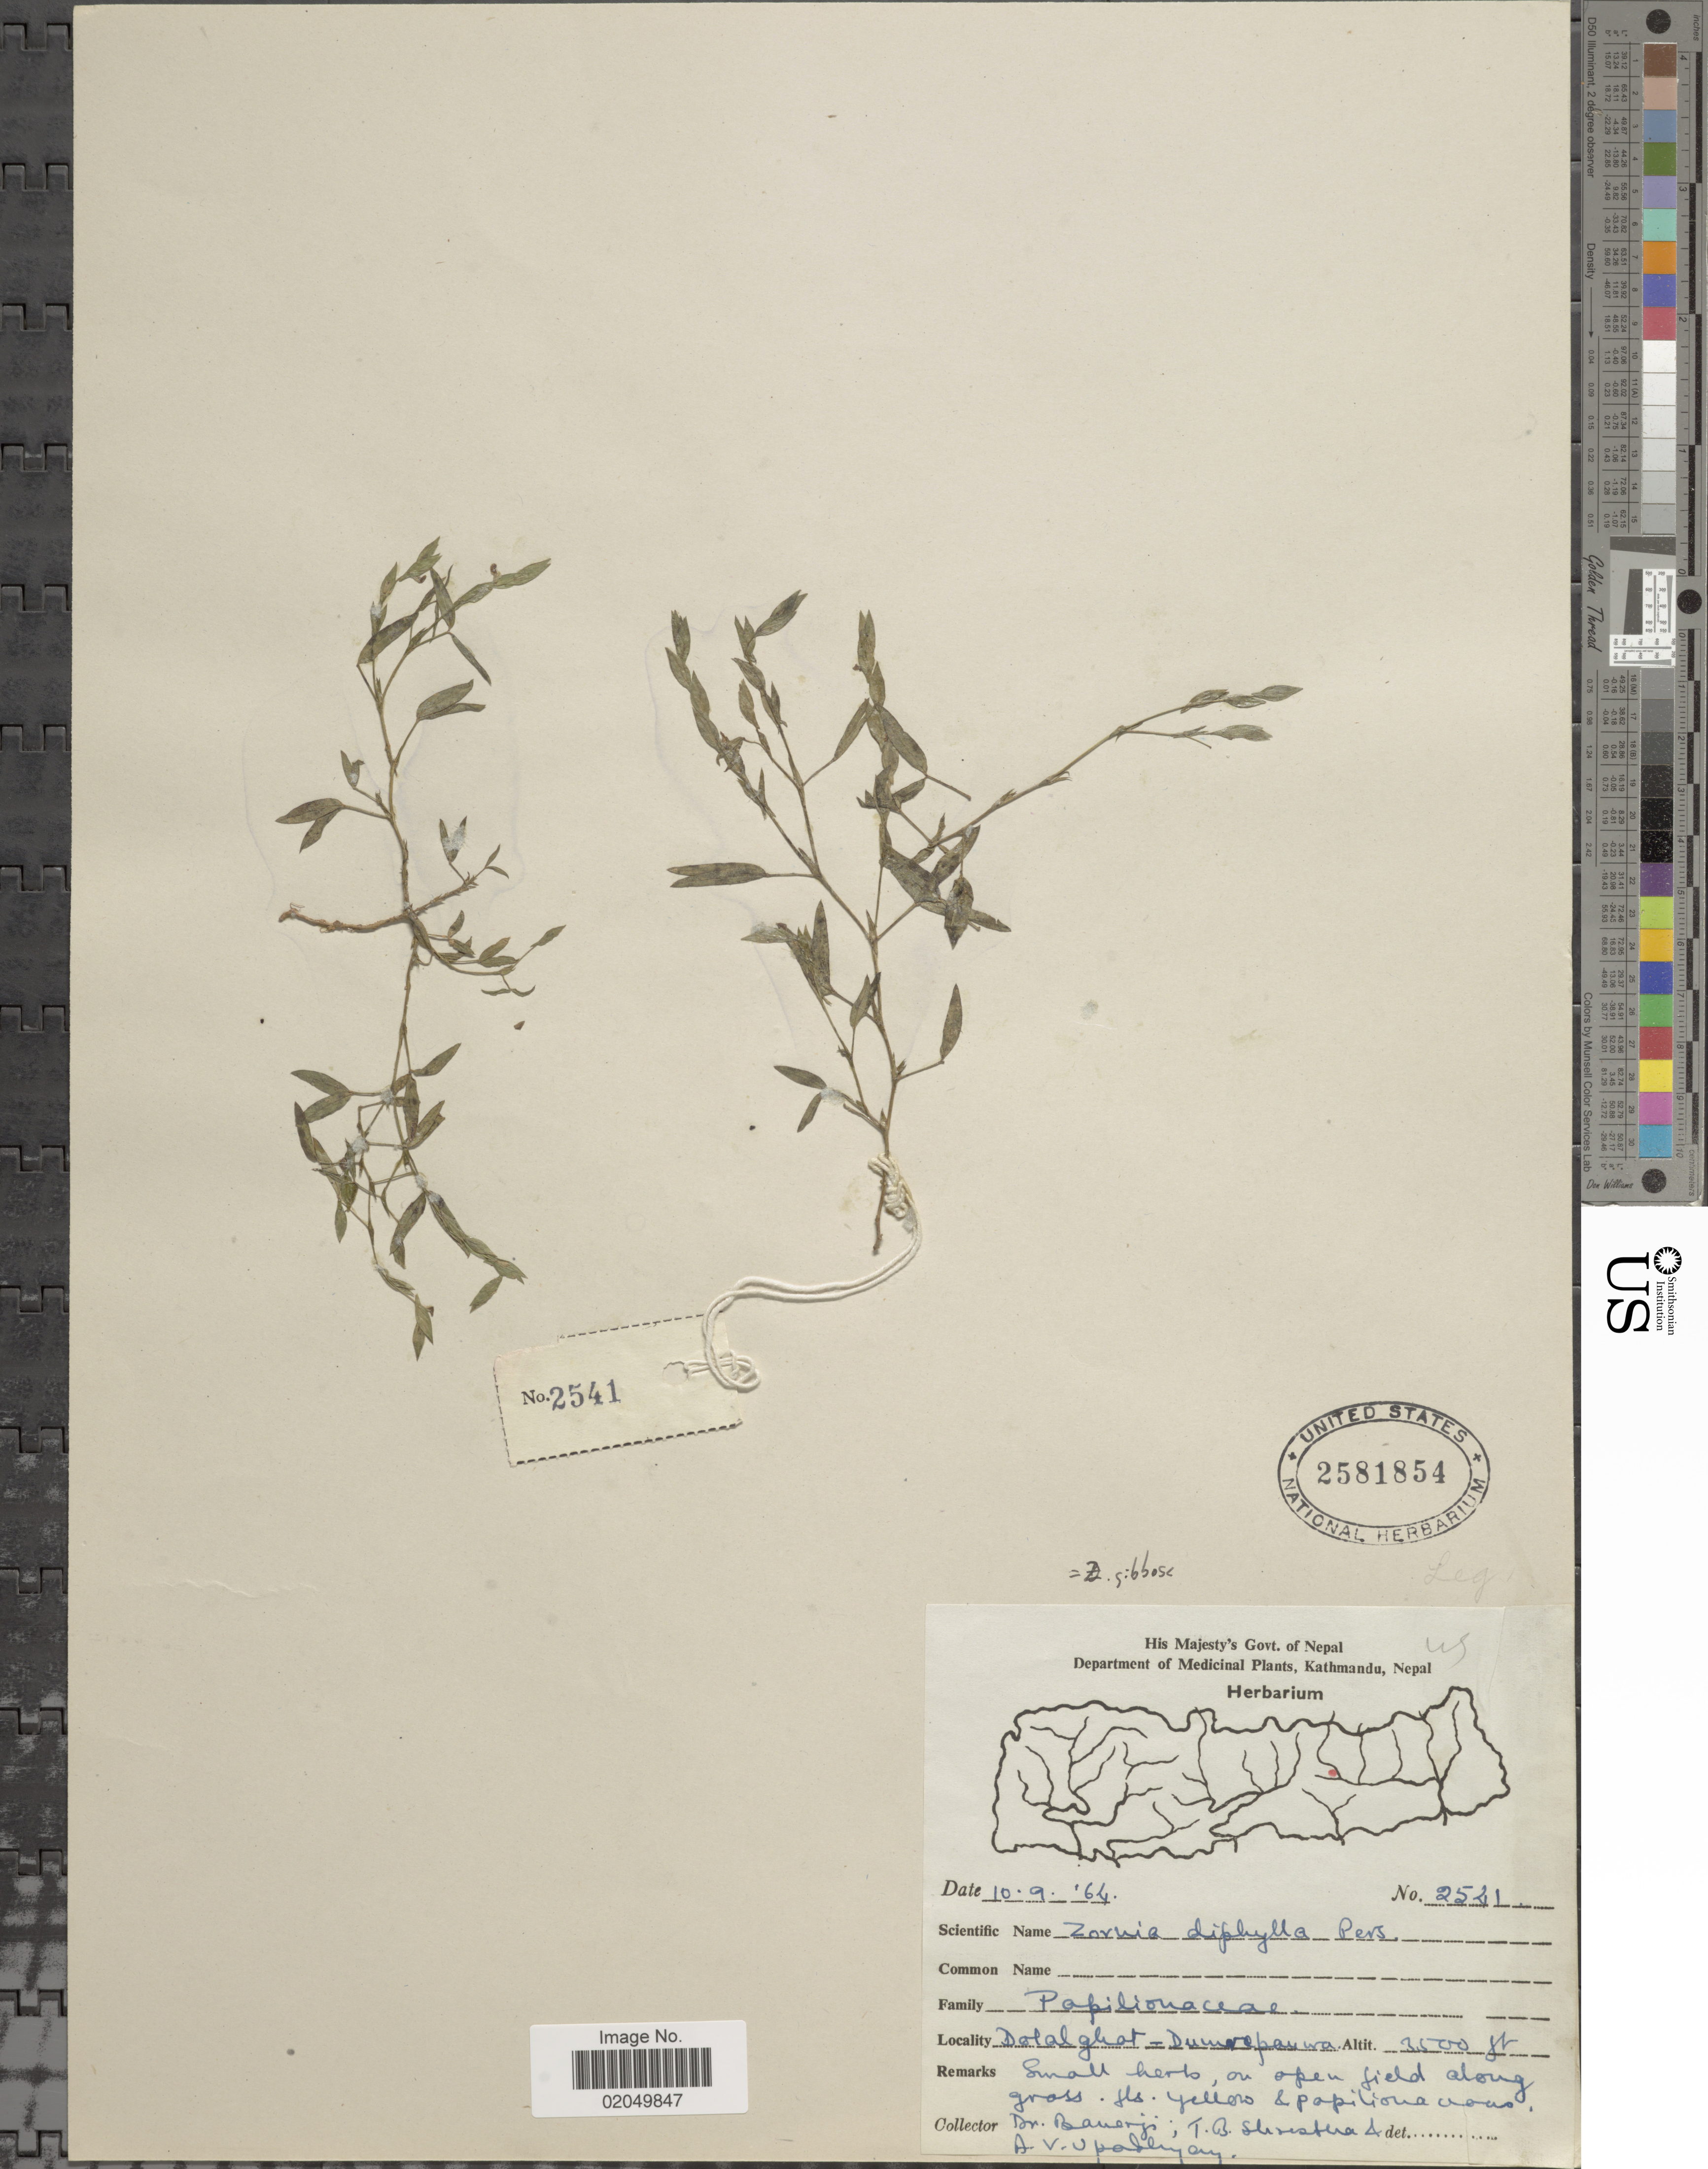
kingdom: Plantae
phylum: Tracheophyta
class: Magnoliopsida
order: Fabales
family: Fabaceae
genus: Zornia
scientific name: Zornia gibbosa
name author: Spanoghe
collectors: -. Banerji, T. B. Shrestha & A. V. Upadhyay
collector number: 2521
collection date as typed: Transcribed d/m/y: 10/9/64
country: Nepal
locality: Dolalghat-Dumrepauwa [interpreted]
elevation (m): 1067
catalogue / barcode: US 2581854